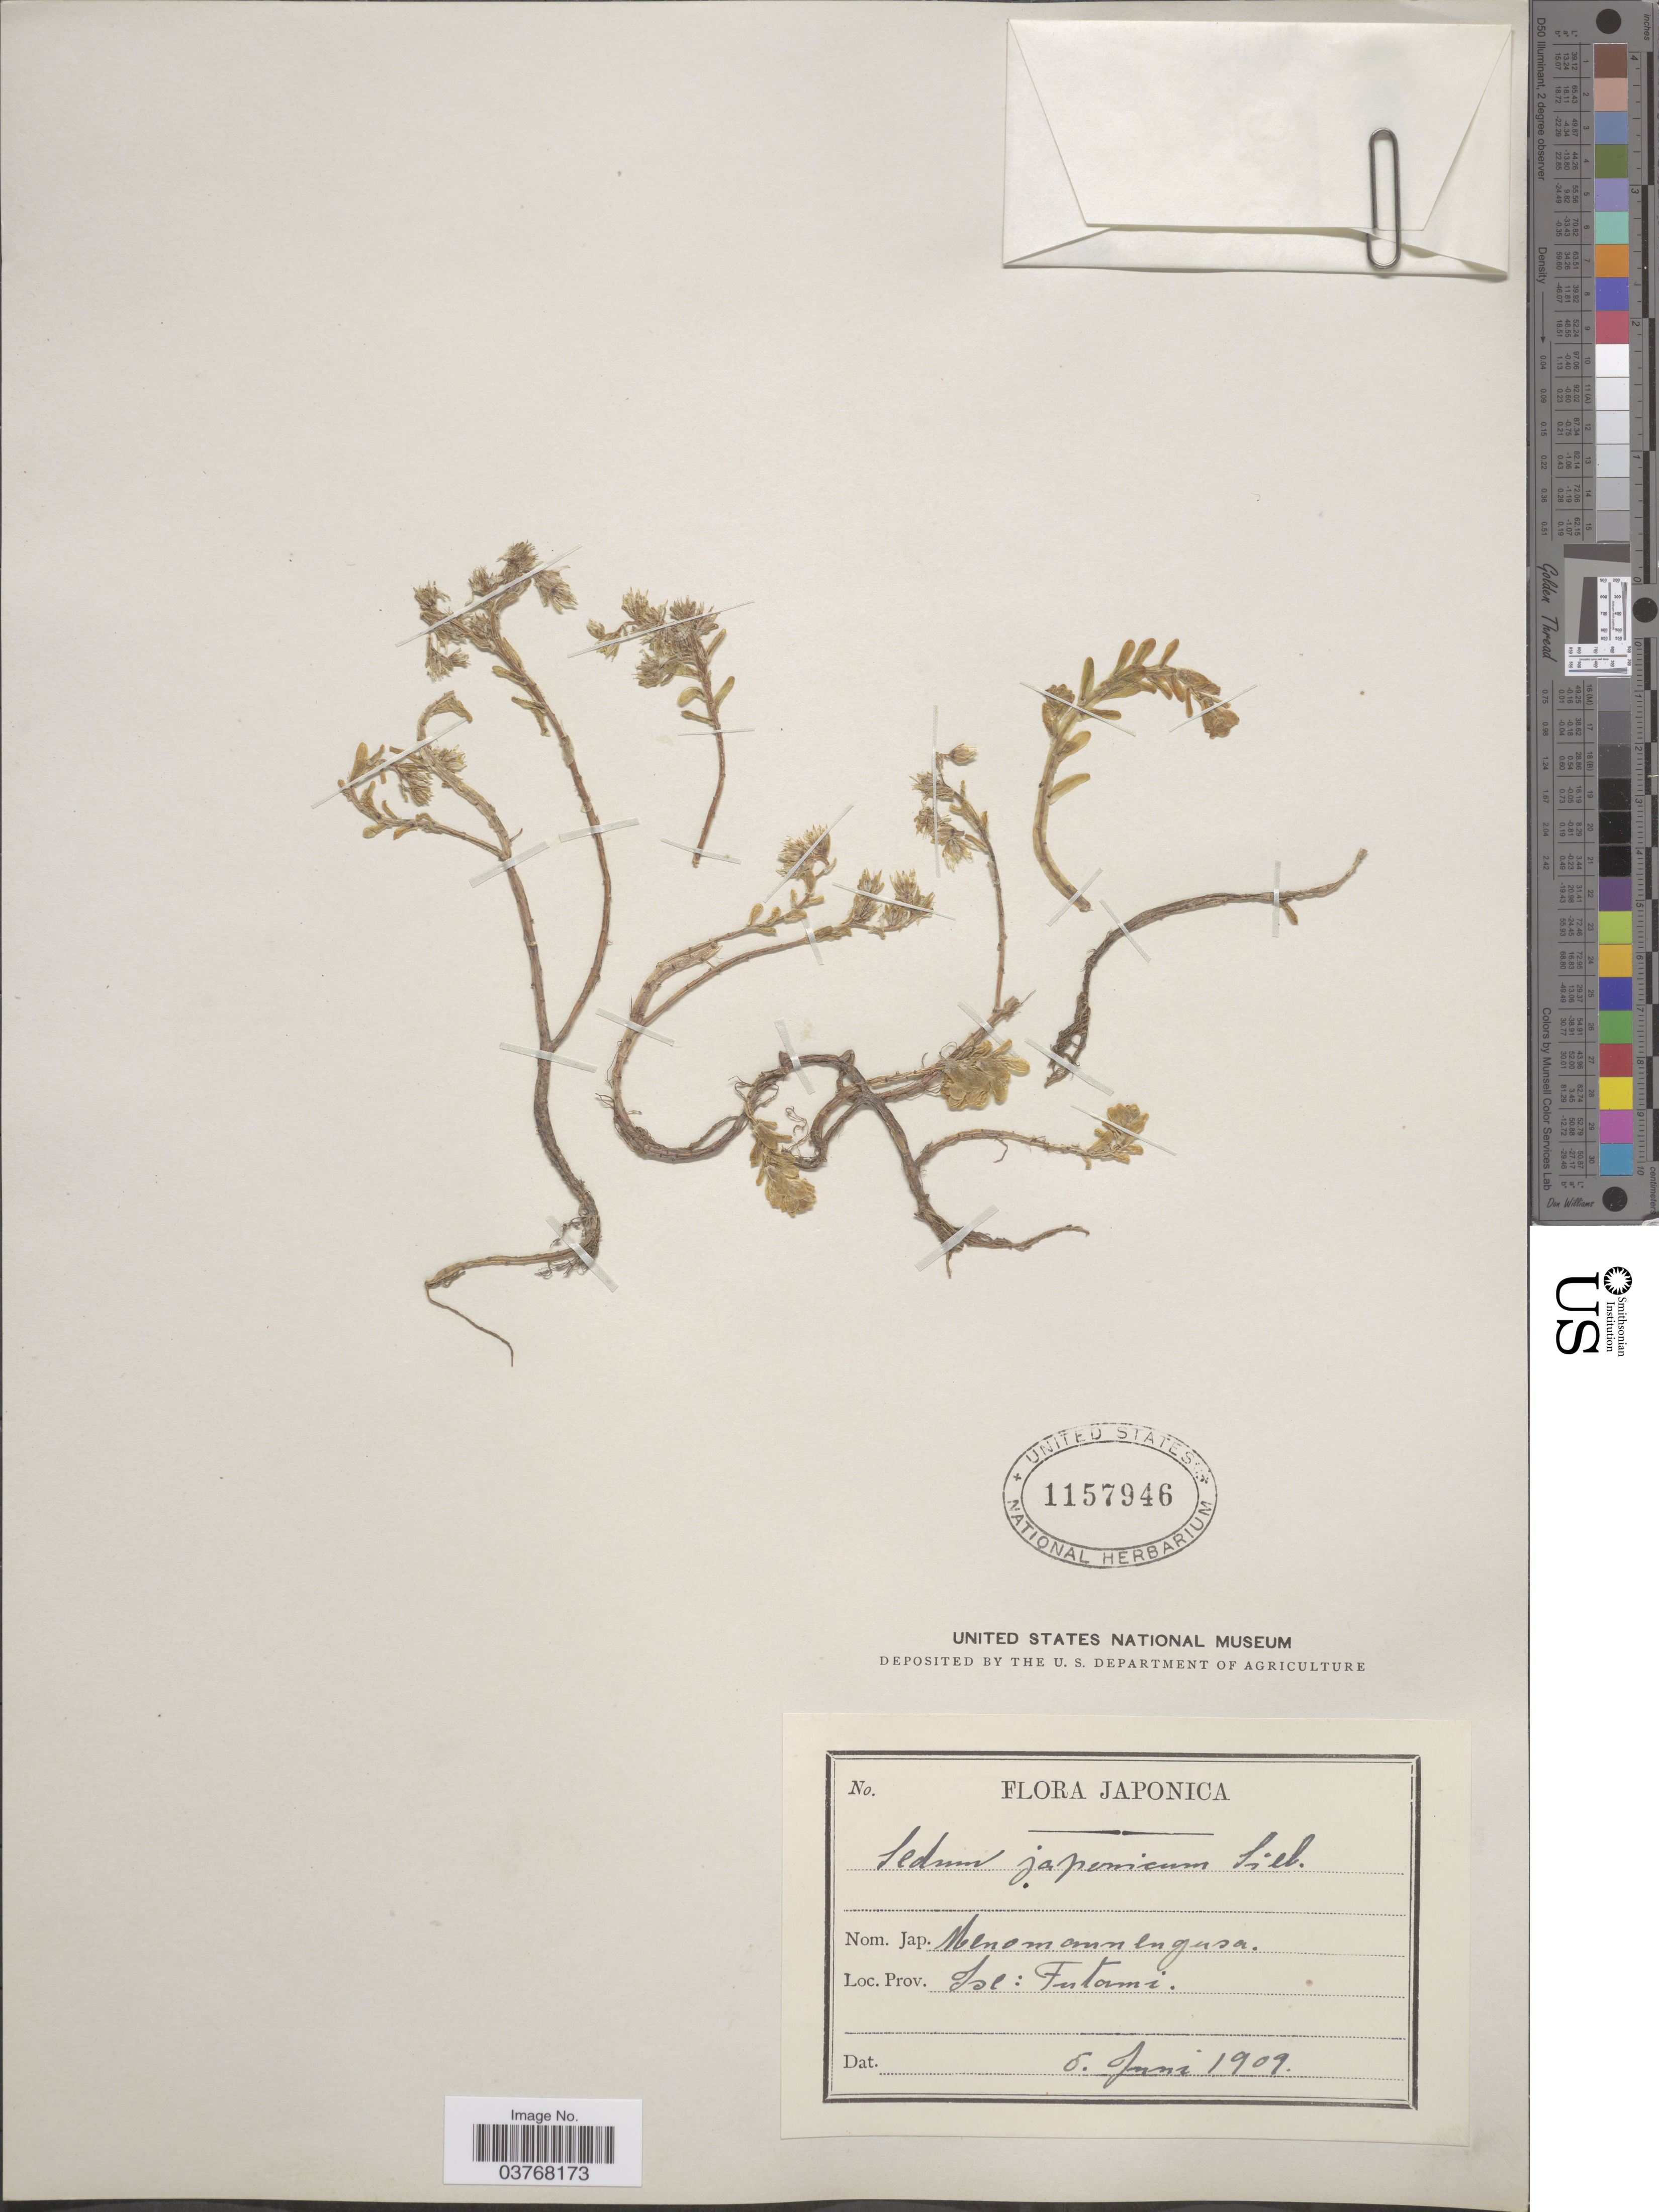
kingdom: Plantae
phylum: Tracheophyta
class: Magnoliopsida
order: Saxifragales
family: Crassulaceae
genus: Sedum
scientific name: Sedum japonicum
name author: Siebold ex Miq.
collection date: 1909-06-05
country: Japan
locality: Isl: Futami.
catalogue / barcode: US 1157946